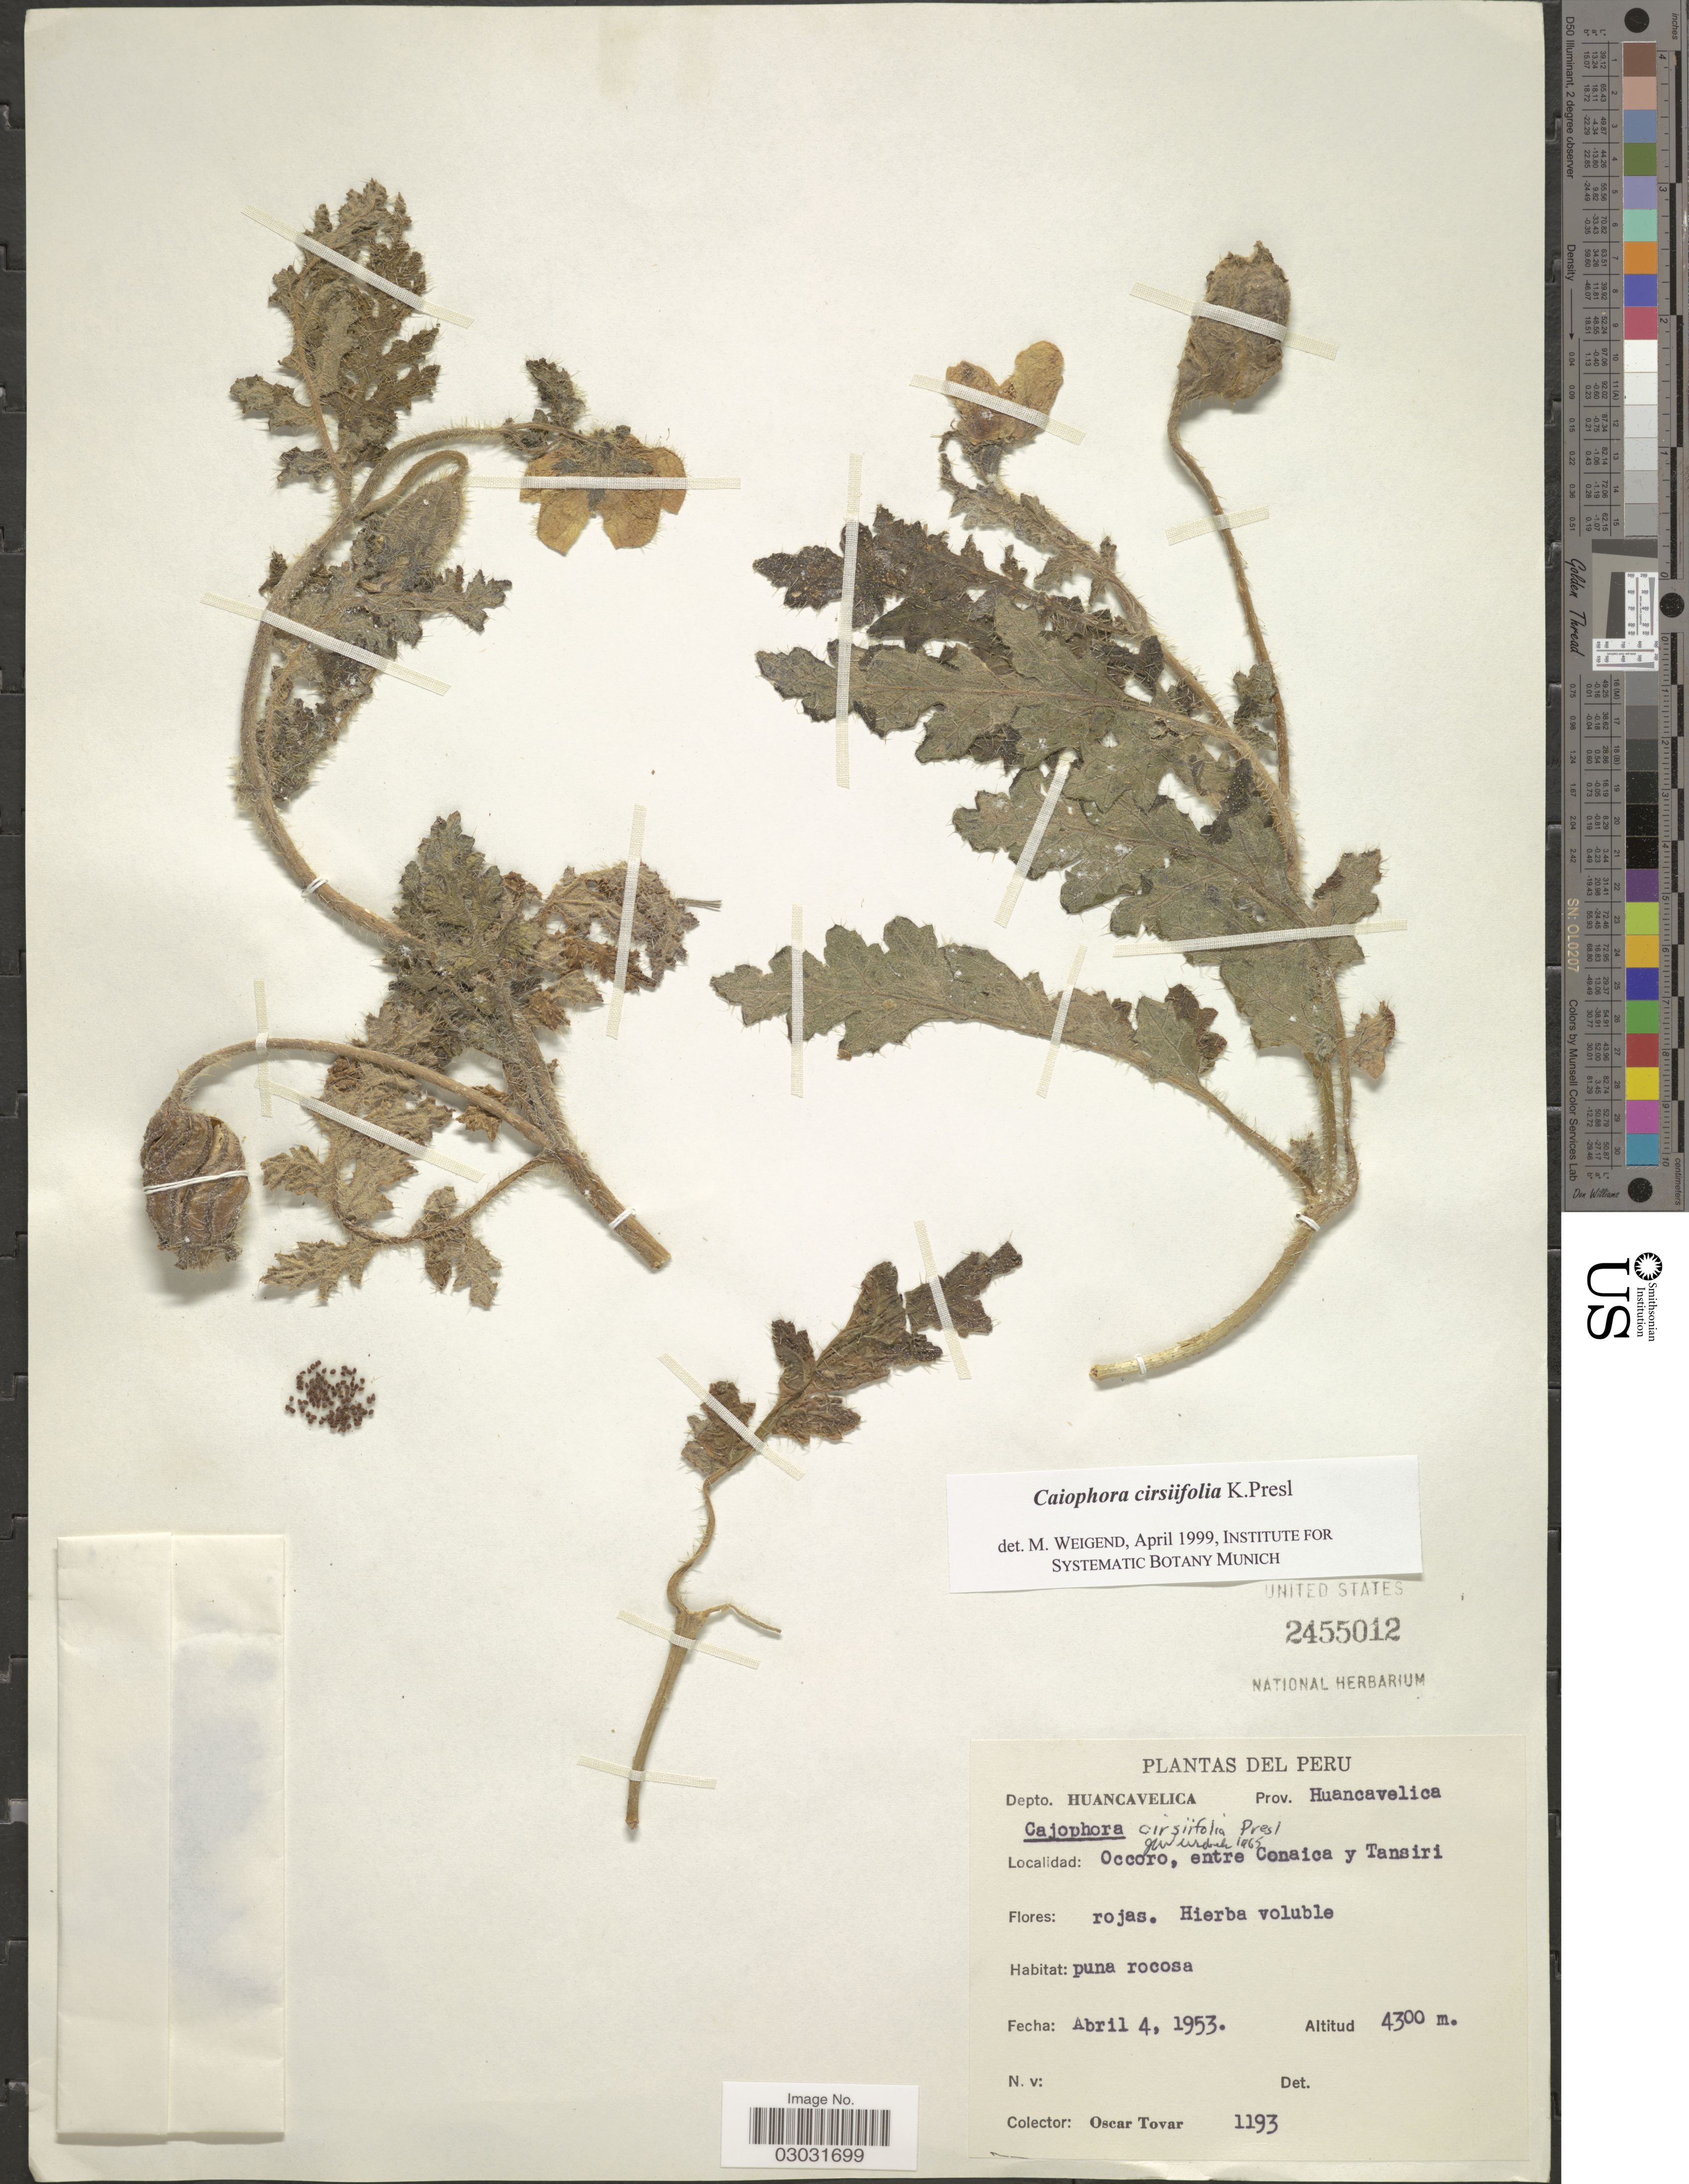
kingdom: Plantae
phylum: Tracheophyta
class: Magnoliopsida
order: Cornales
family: Loasaceae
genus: Caiophora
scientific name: Caiophora cirsiifolia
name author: C. Presl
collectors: Ó. Tovar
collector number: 1193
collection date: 1953-04-04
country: Peru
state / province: Huancavelica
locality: Depto. Huancavelica, Prov. Huancavelica. Occoro, entre Conaica y Tansiri.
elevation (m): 4300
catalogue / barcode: US 2455012